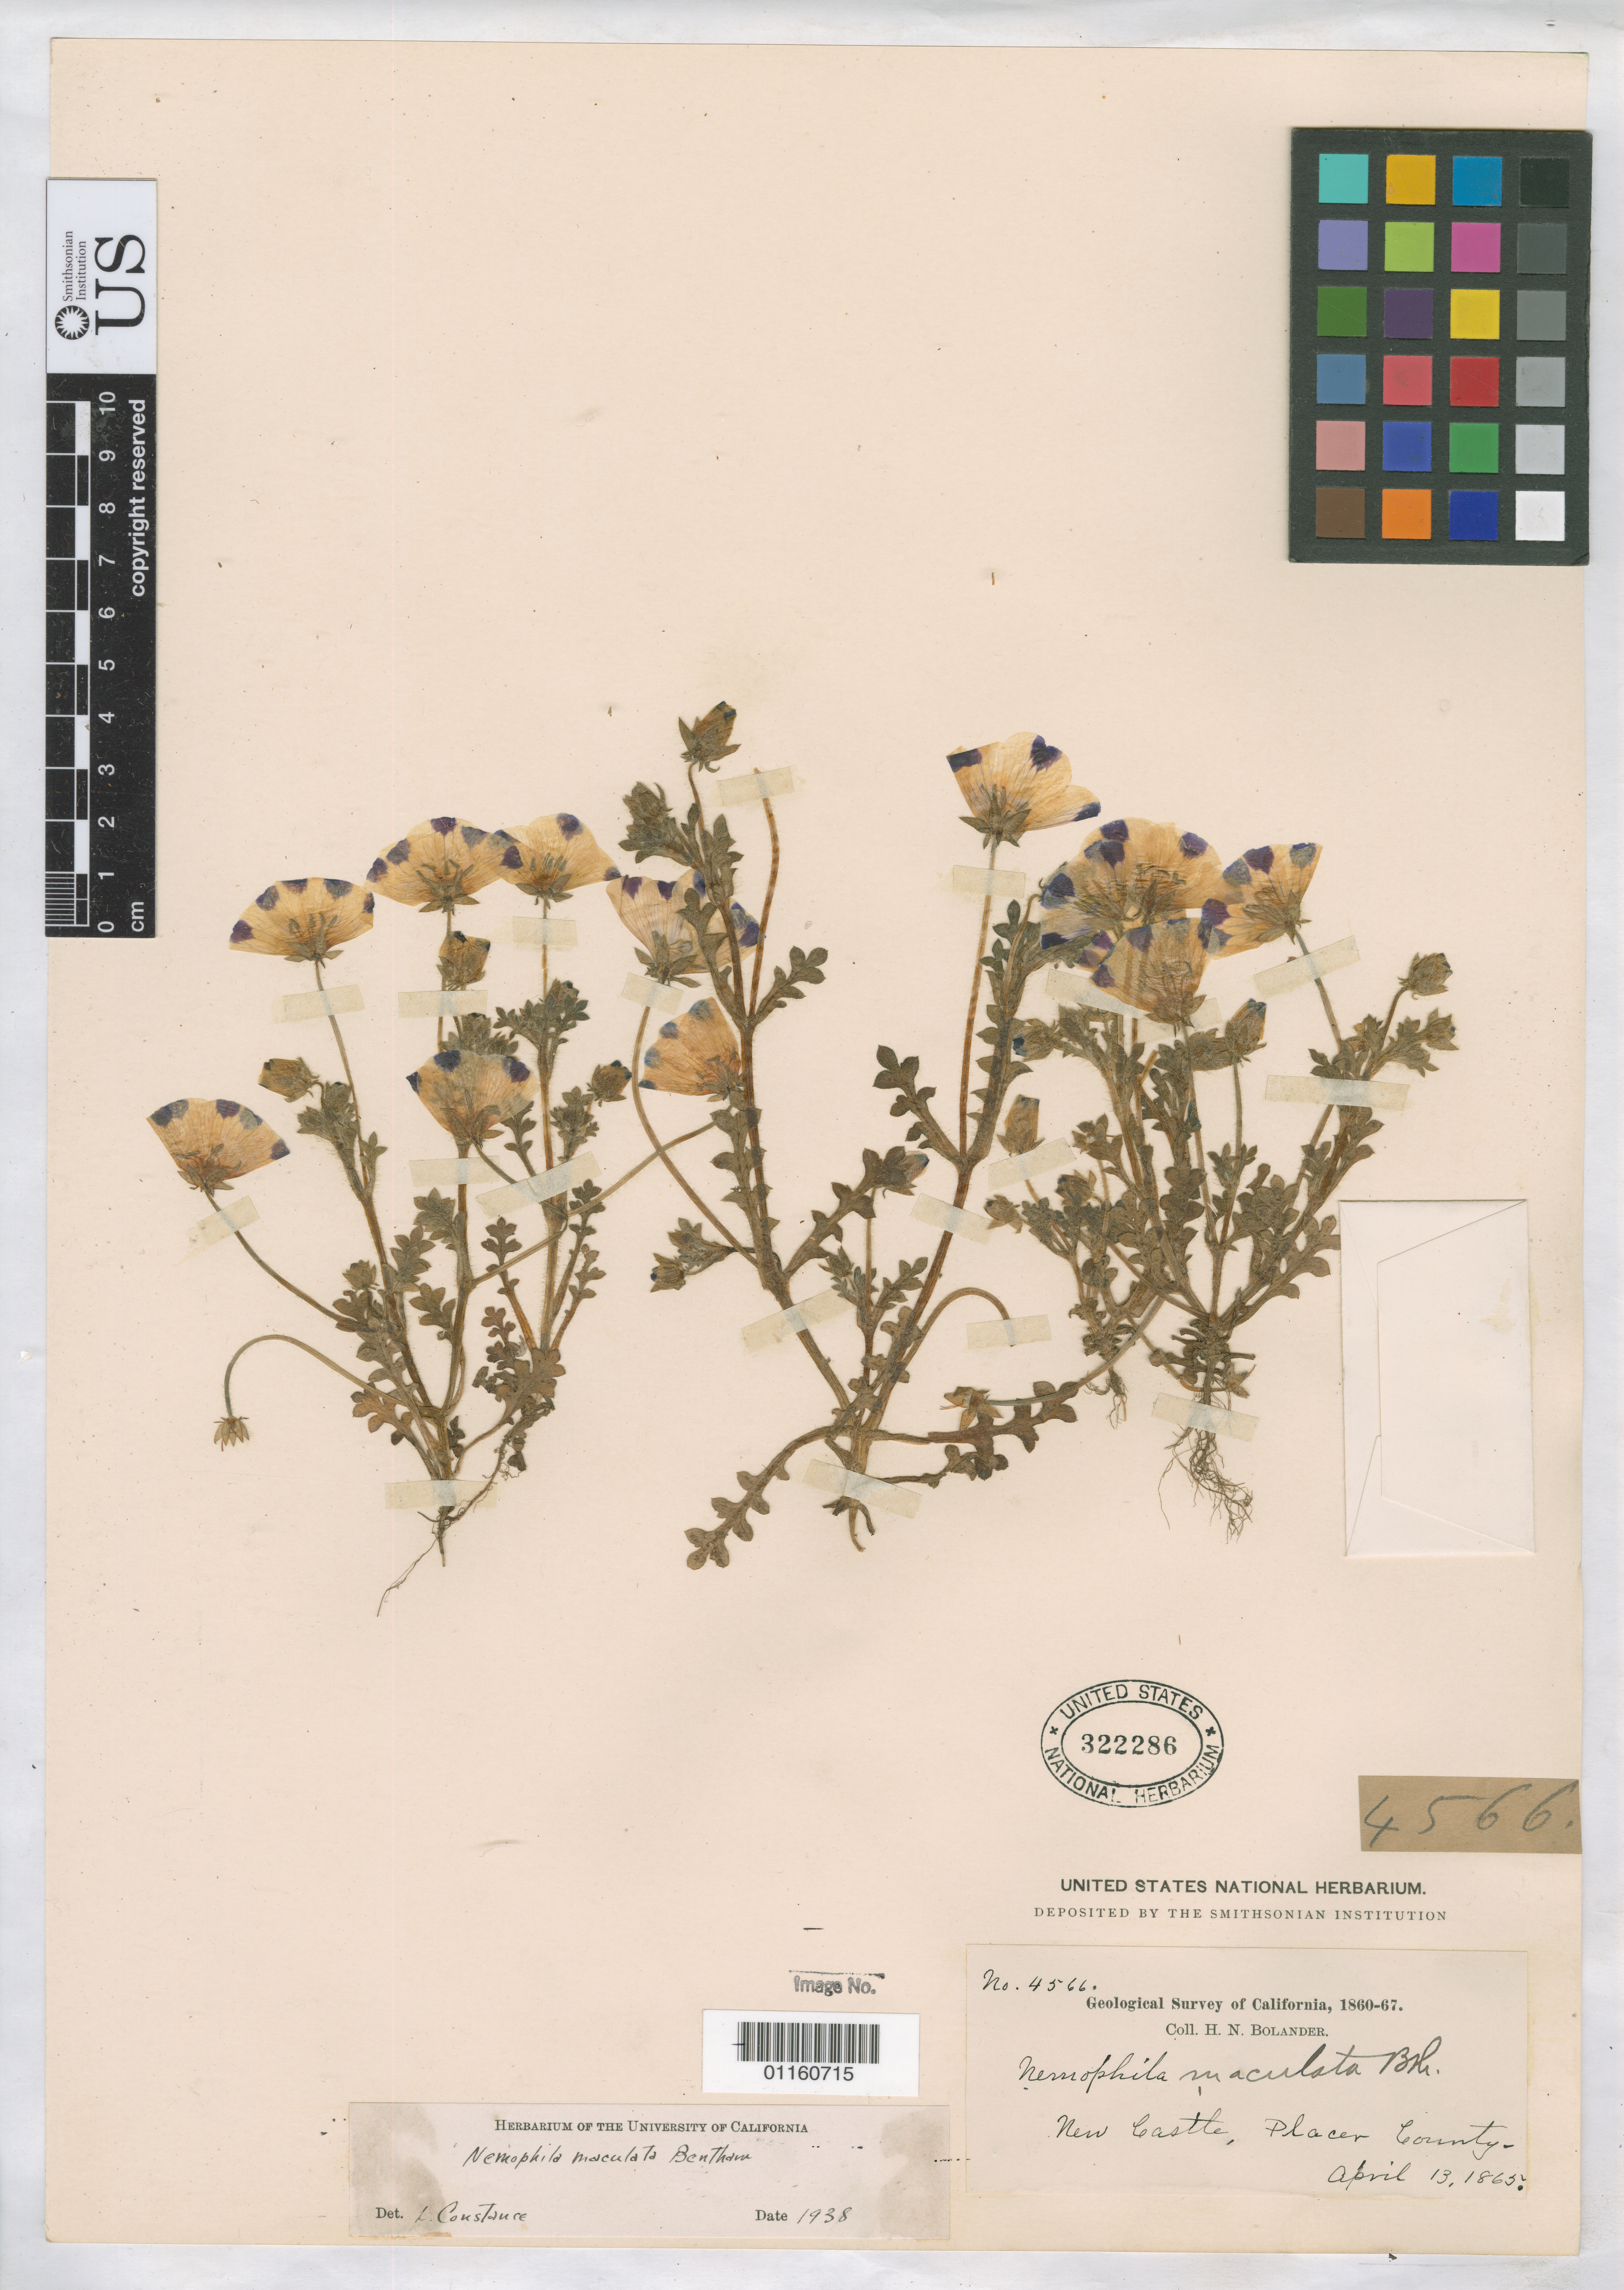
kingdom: Plantae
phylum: Tracheophyta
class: Magnoliopsida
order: Boraginales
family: Hydrophyllaceae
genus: Nemophila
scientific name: Nemophila maculata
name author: Benth. ex Lindl.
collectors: H. Bolander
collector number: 4566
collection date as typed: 13 Apr 1865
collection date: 1865-04-13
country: United States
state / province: California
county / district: Placer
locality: New Castle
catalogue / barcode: US 322286